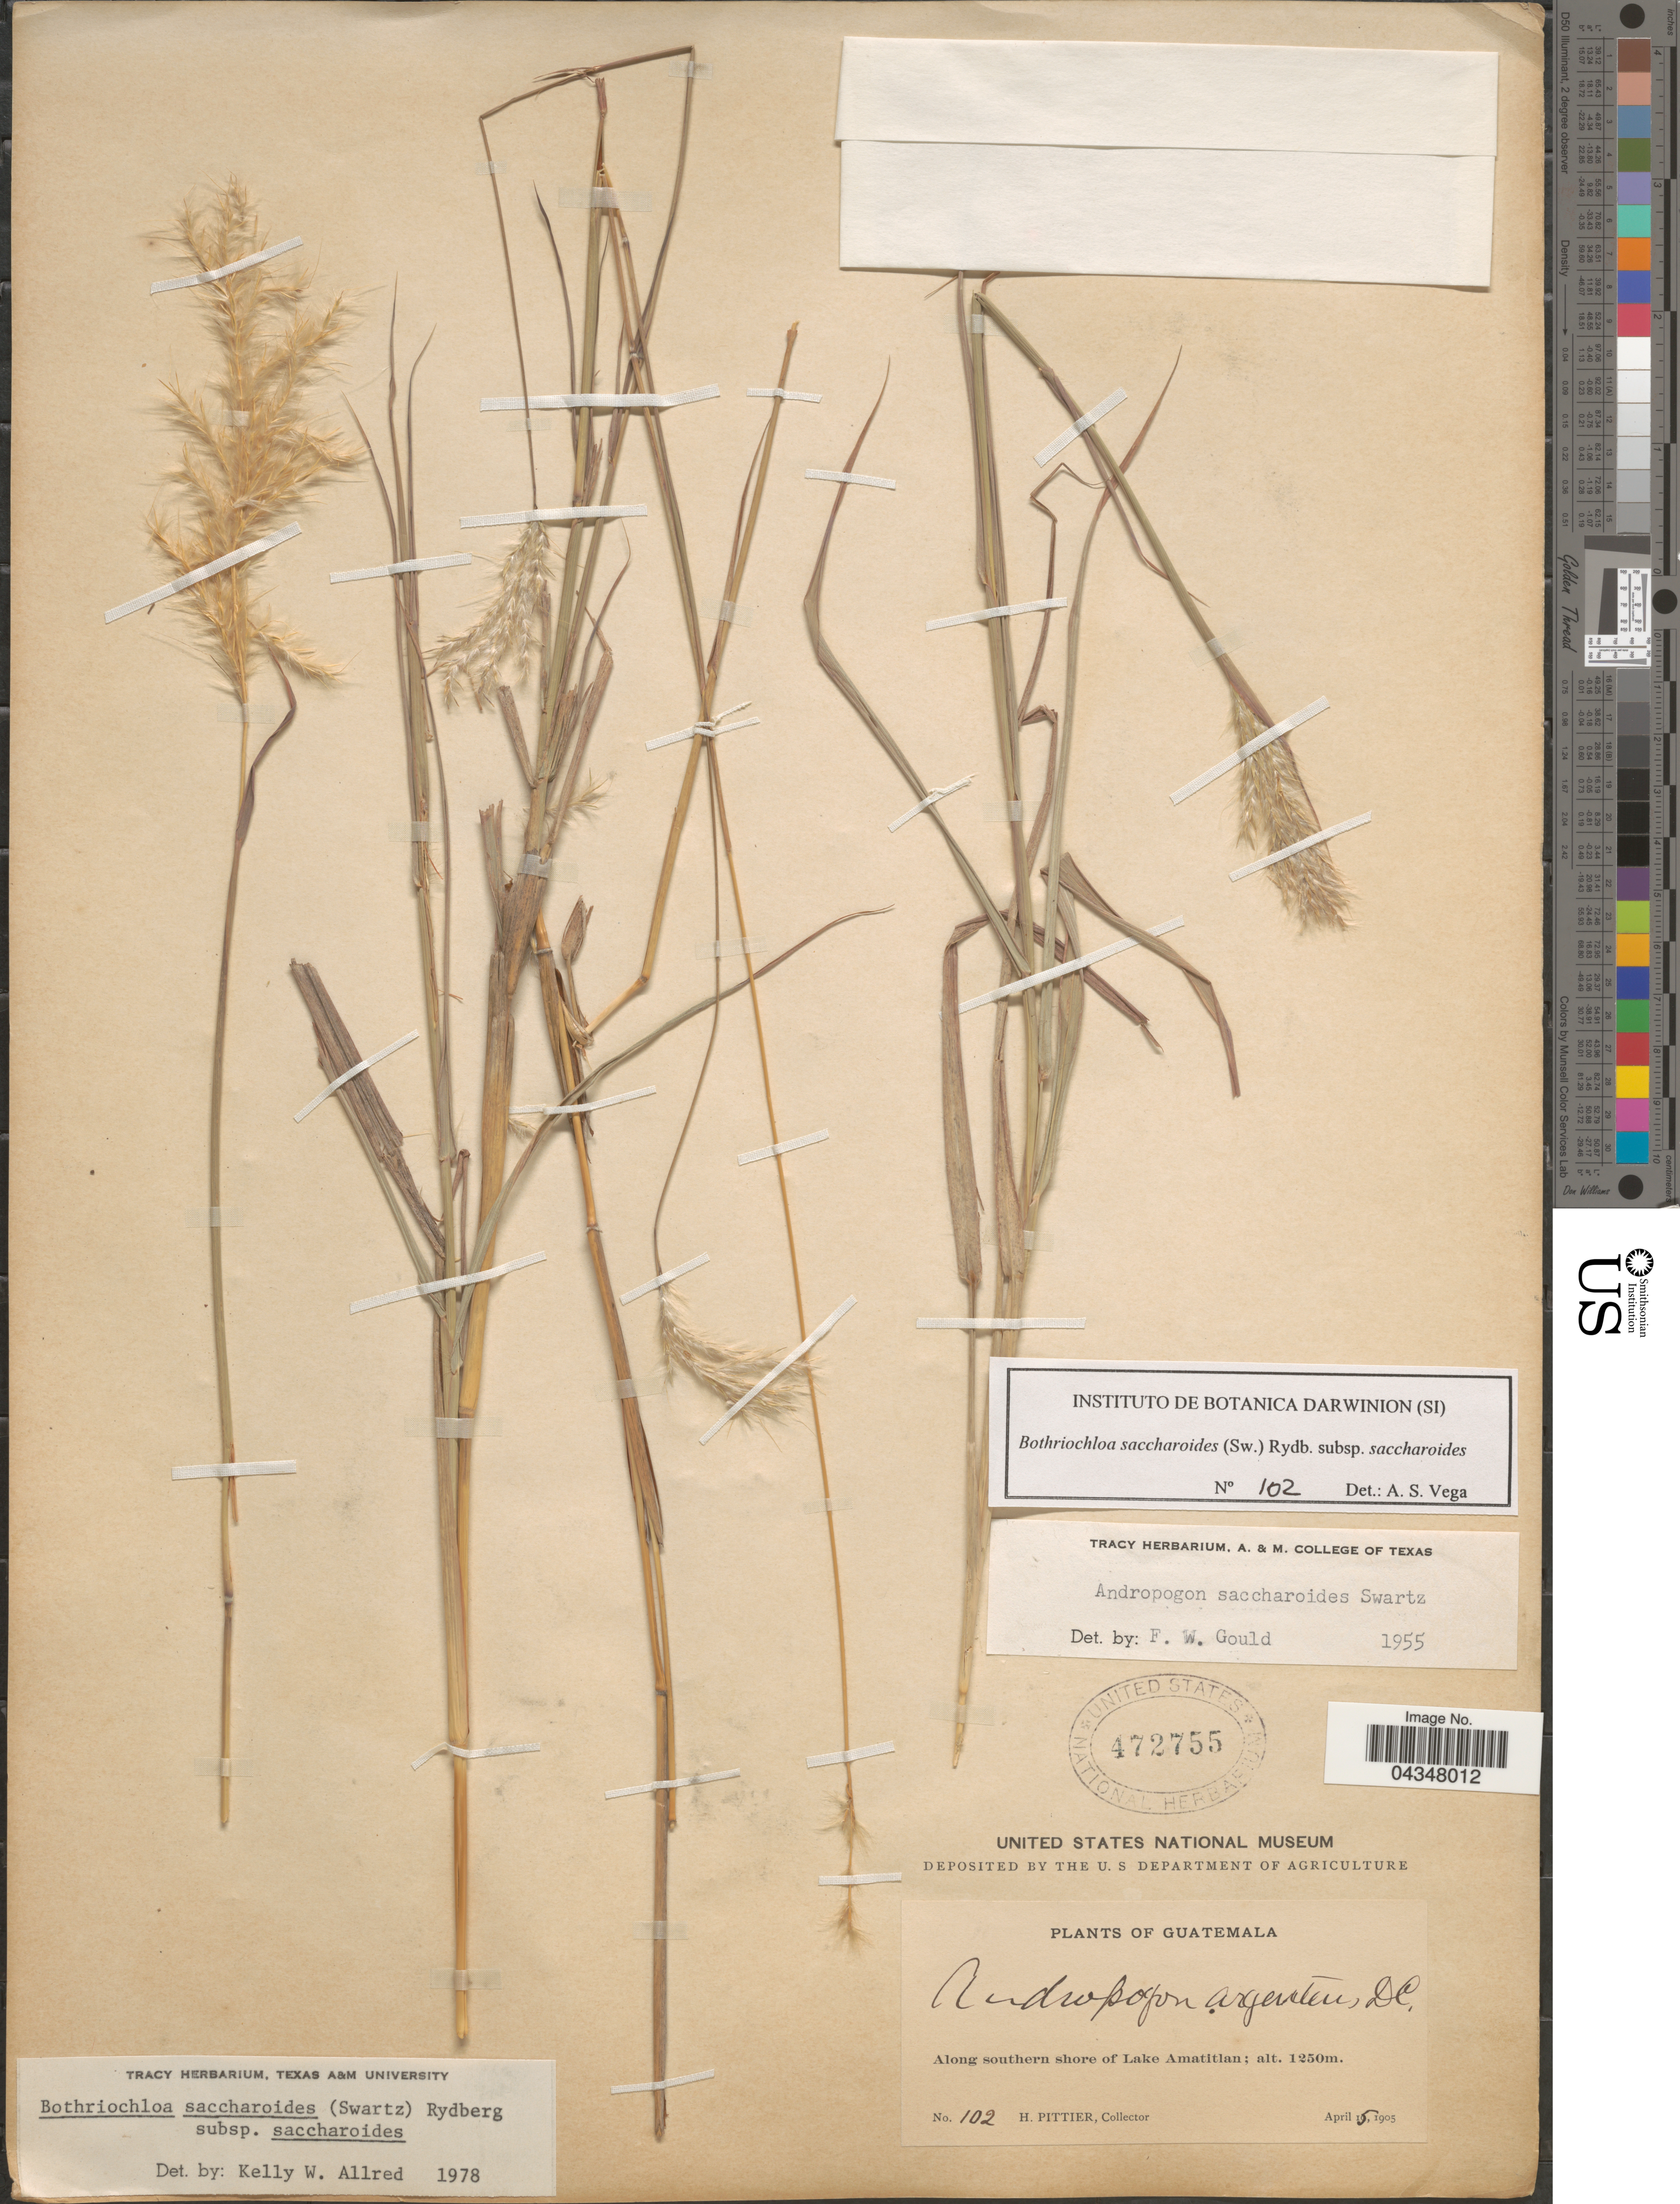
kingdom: Plantae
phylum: Tracheophyta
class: Liliopsida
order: Poales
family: Poaceae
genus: Bothriochloa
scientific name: Bothriochloa saccharoides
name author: (Sw.) Rydb.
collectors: H. F. Pittier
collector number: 102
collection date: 1905-04-15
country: Guatemala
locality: Along southern shore of Lake Amatitlan.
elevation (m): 1250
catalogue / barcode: US 472755